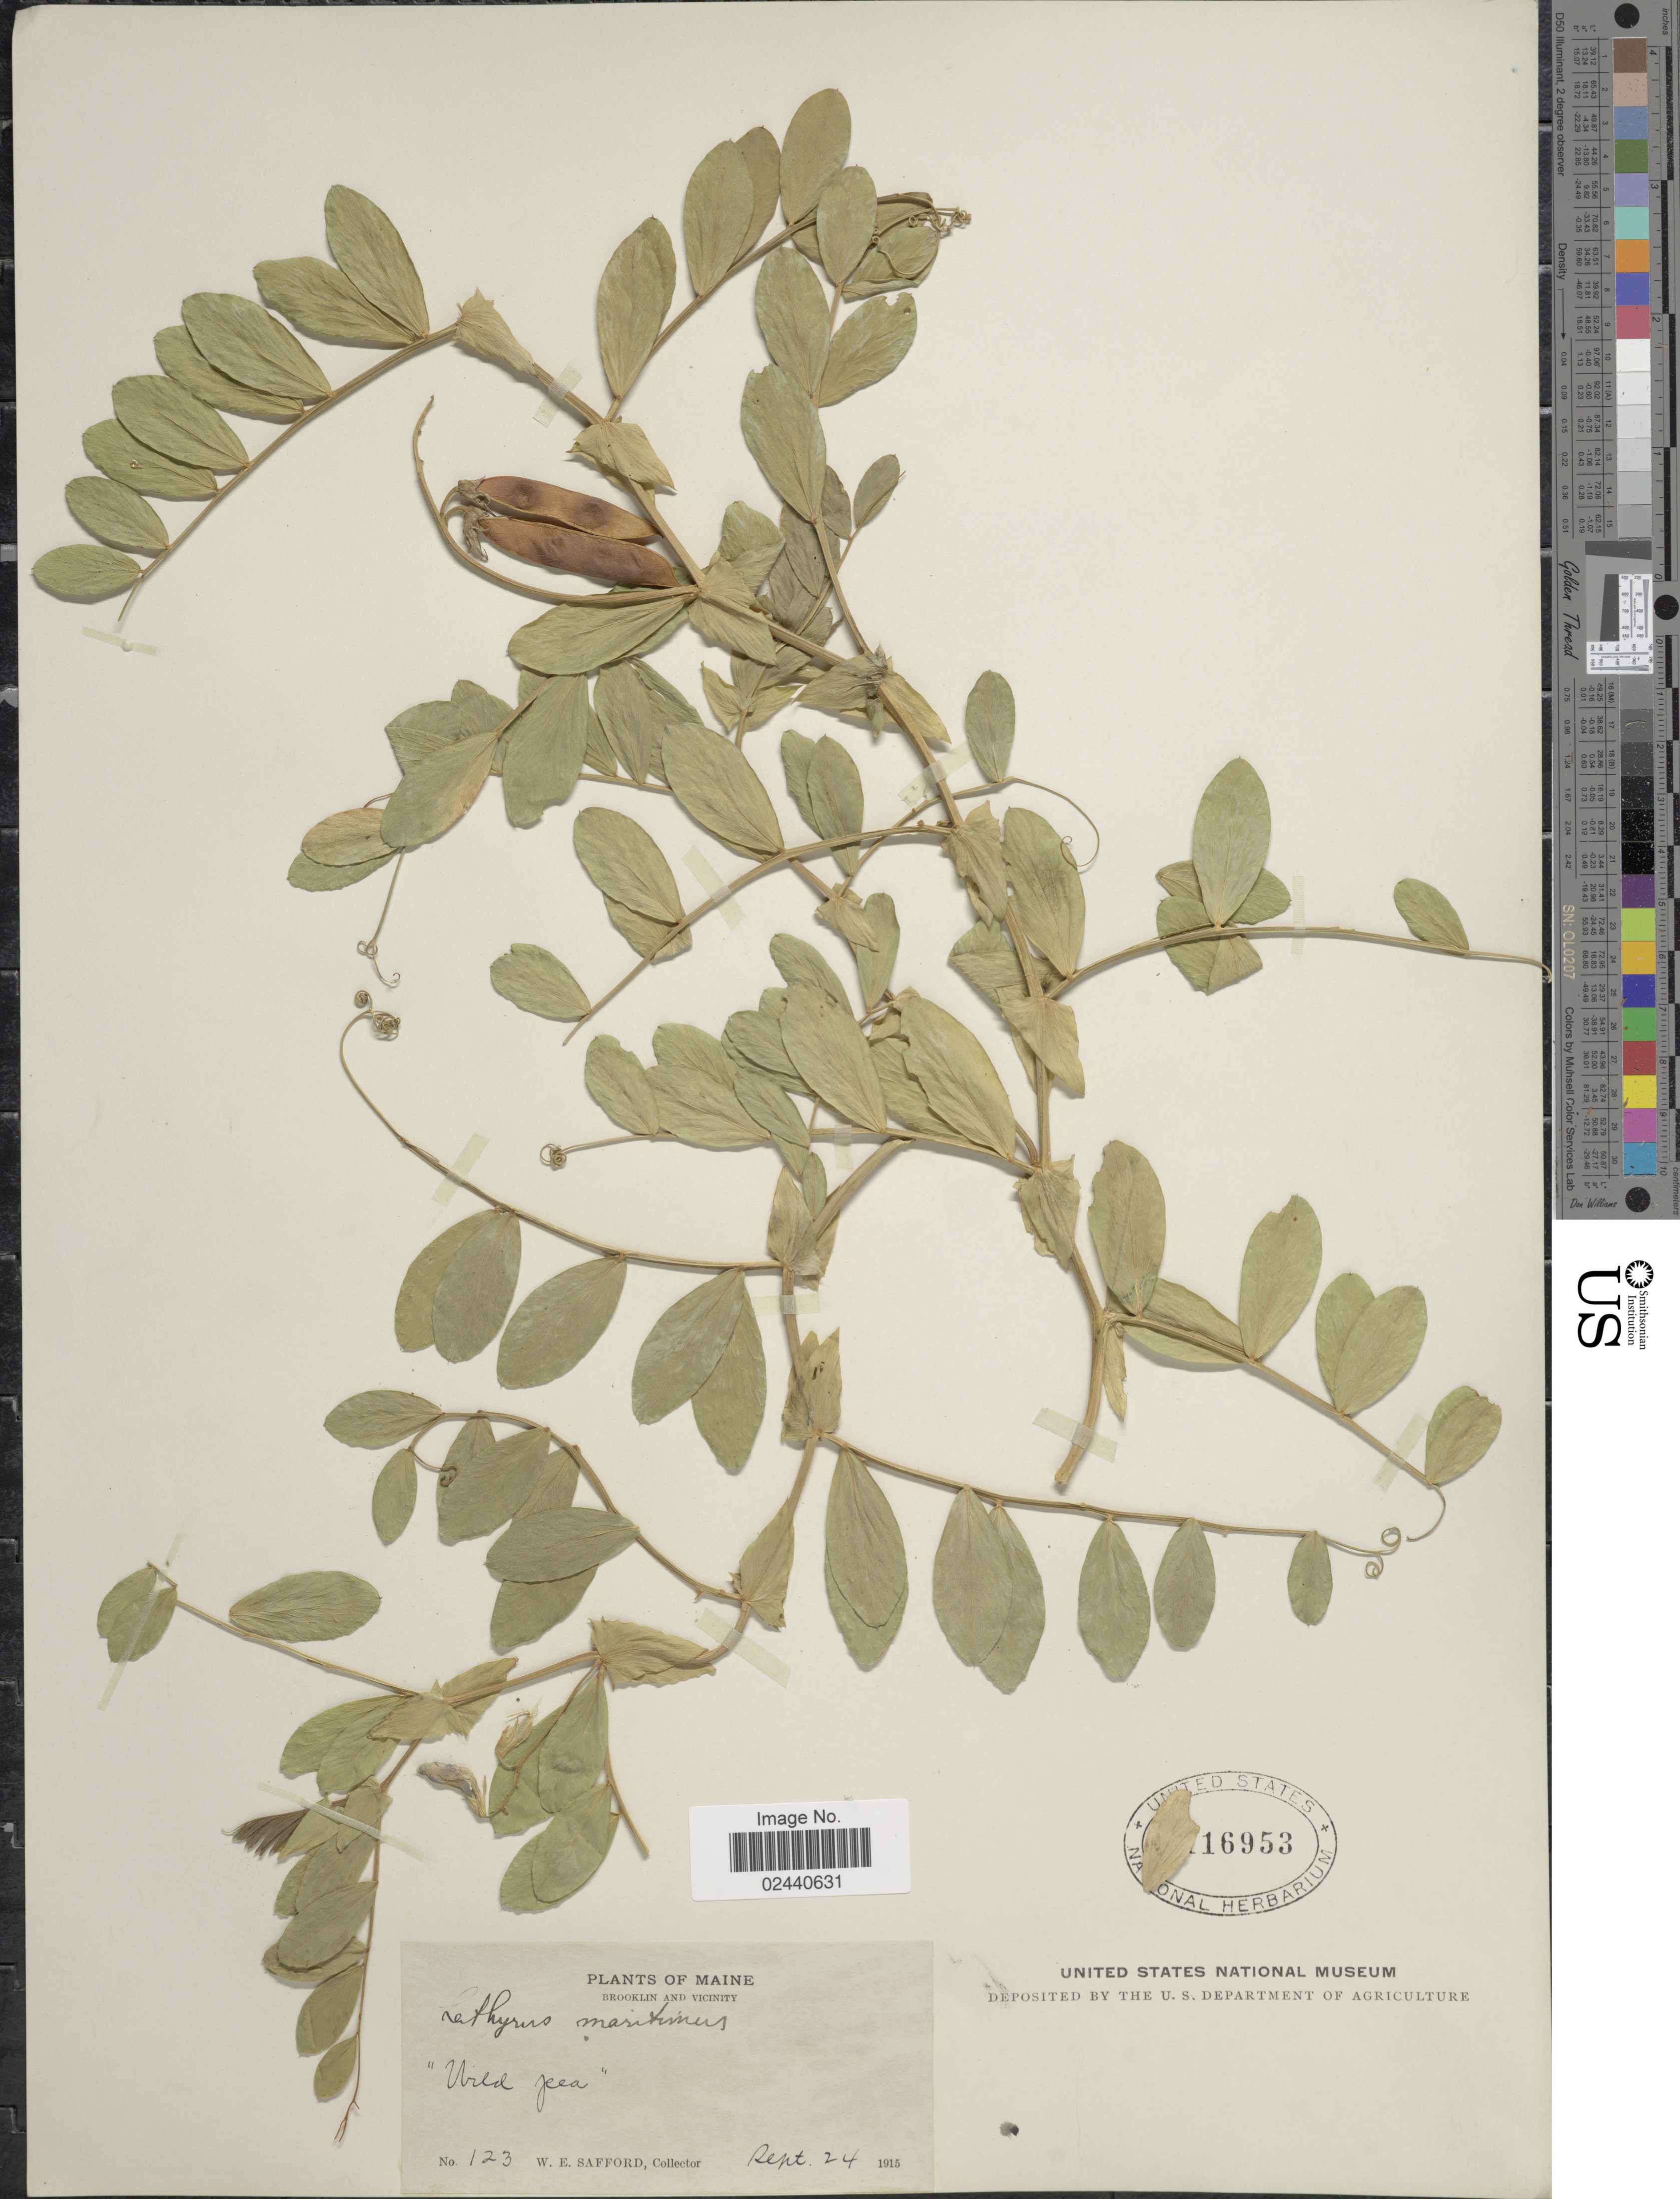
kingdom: Plantae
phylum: Tracheophyta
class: Magnoliopsida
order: Fabales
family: Fabaceae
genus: Lathyrus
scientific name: Lathyrus japonicus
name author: Willd.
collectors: W. E. Safford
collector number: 123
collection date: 1915-09-24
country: United States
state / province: Maine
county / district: Hancock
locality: Brooklin and Vicinity